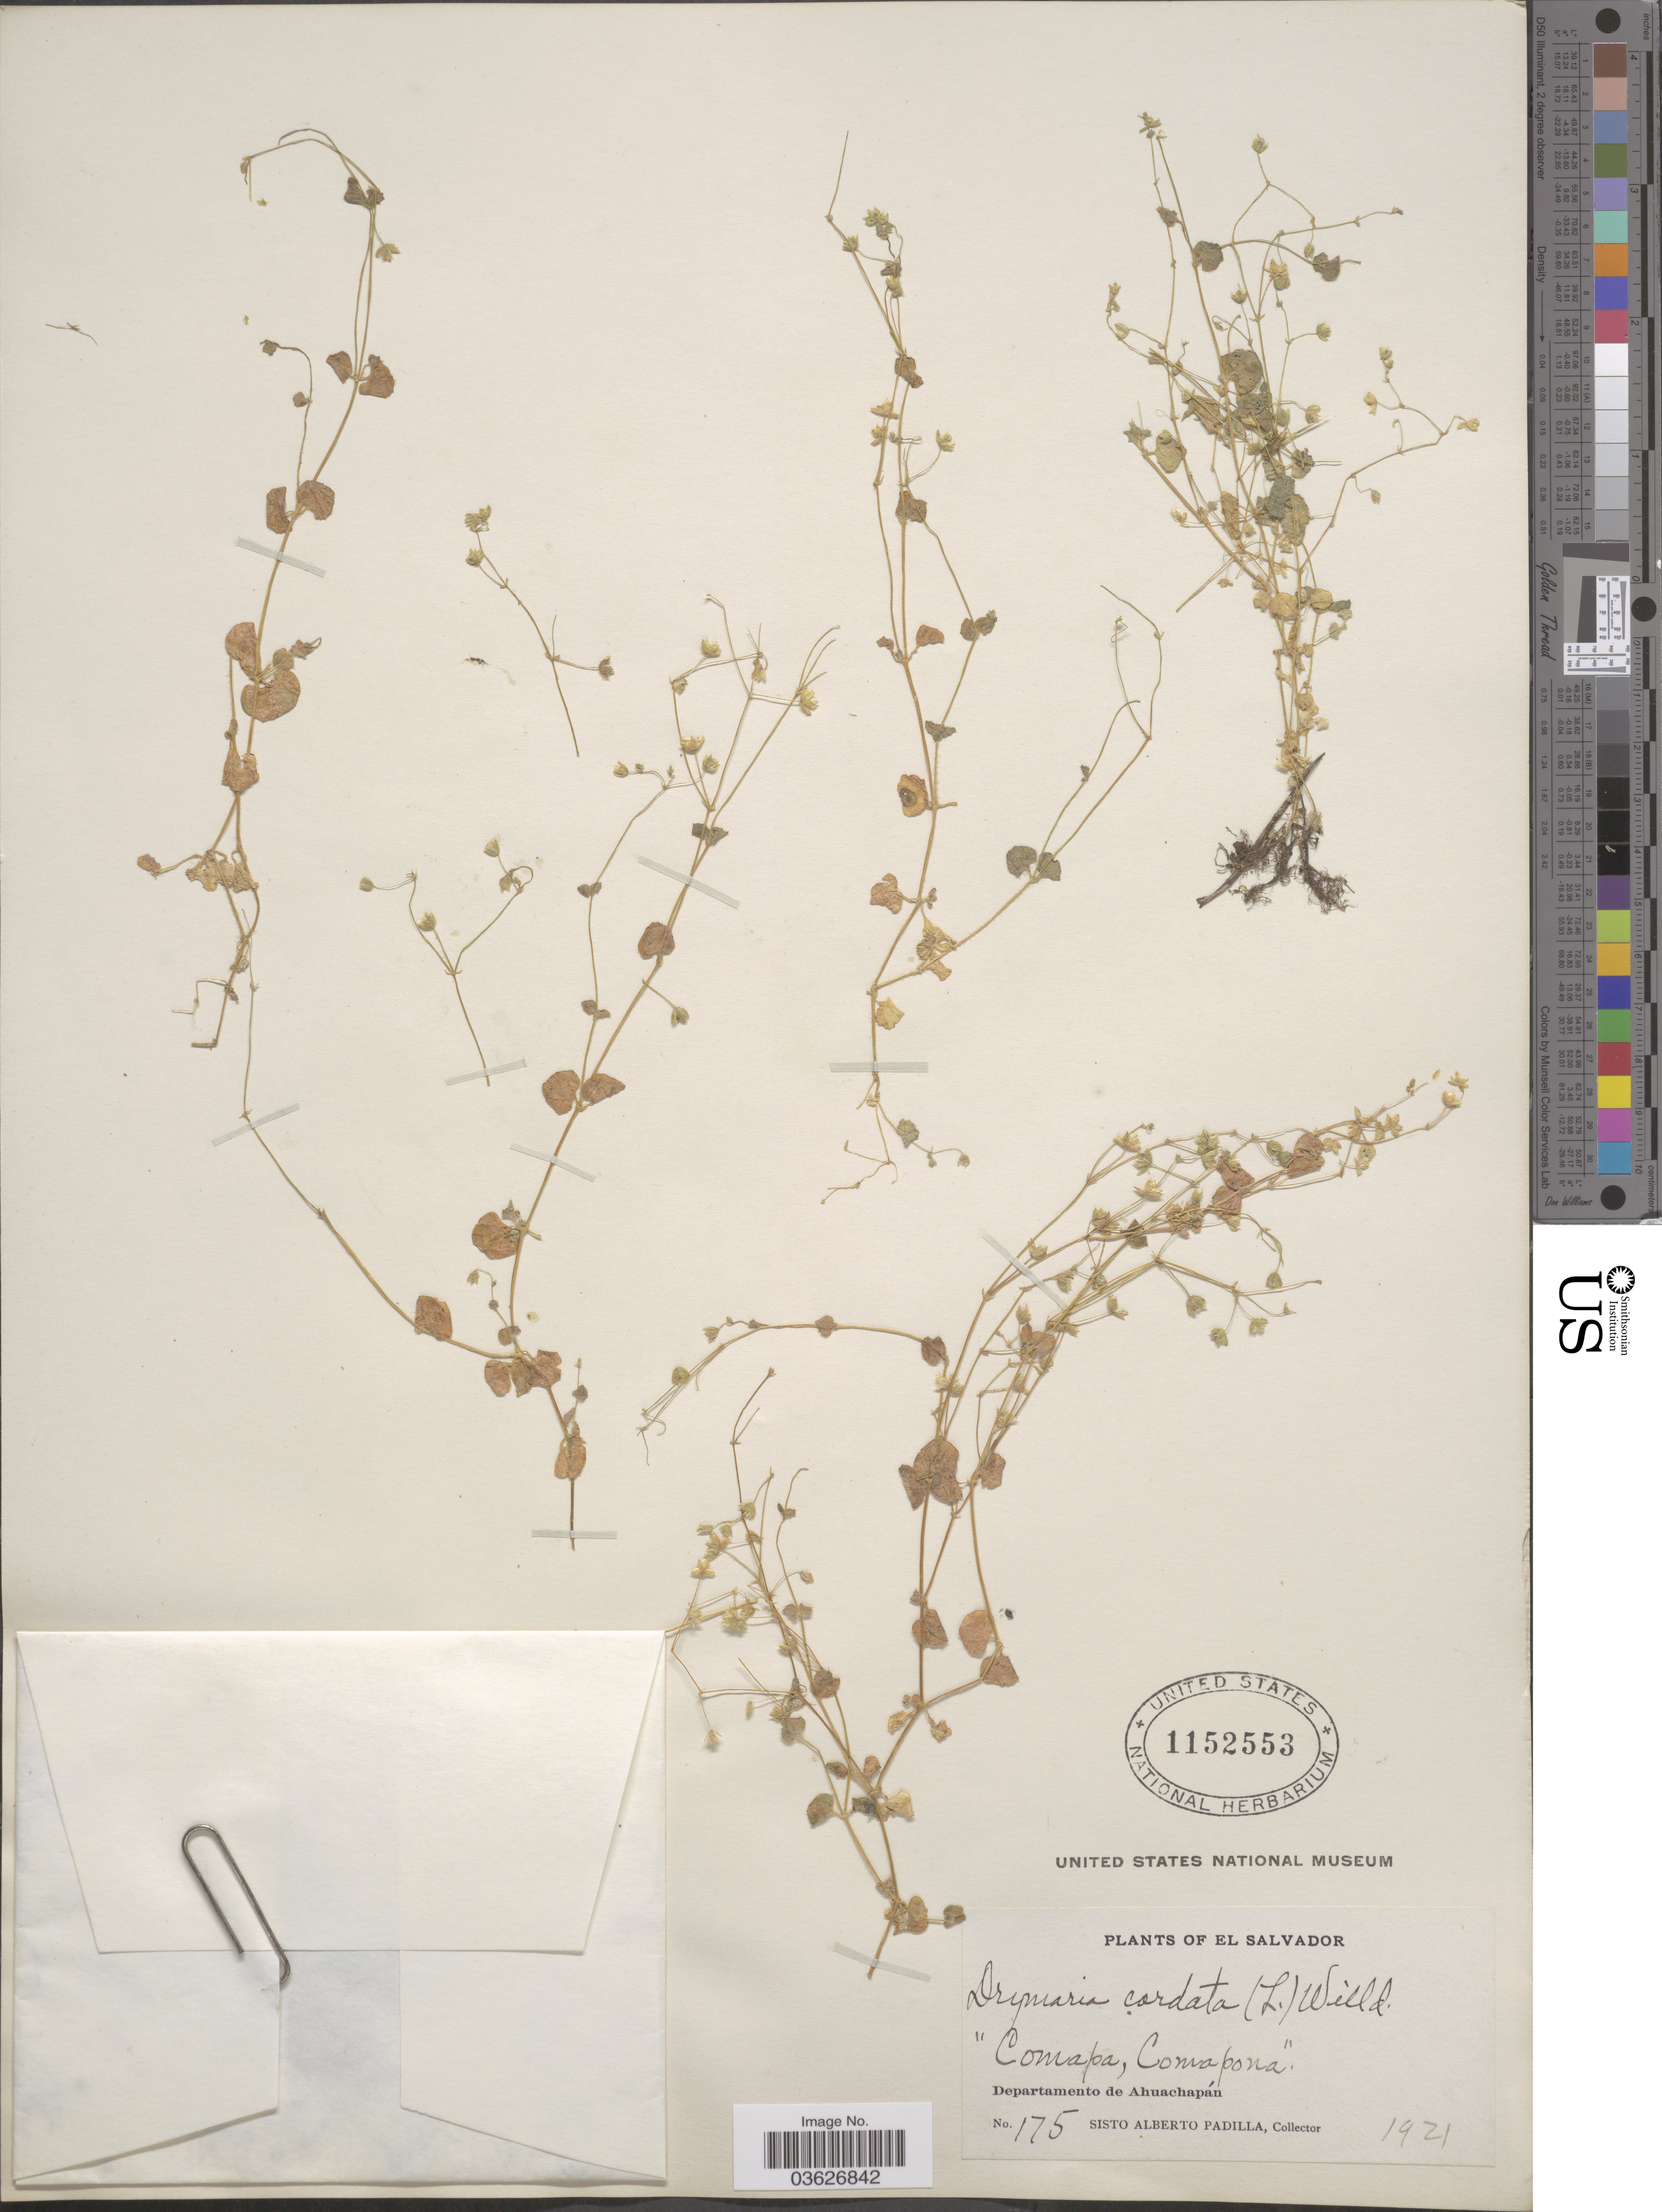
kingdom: Plantae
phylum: Tracheophyta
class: Magnoliopsida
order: Caryophyllales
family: Caryophyllaceae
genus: Drymaria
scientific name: Drymaria villosa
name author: Cham. & Schltdl.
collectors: S. A. Padilla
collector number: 175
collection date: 1921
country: El Salvador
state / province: Ahuachapan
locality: Departamento de Ahuachapán.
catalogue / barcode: US 1152553